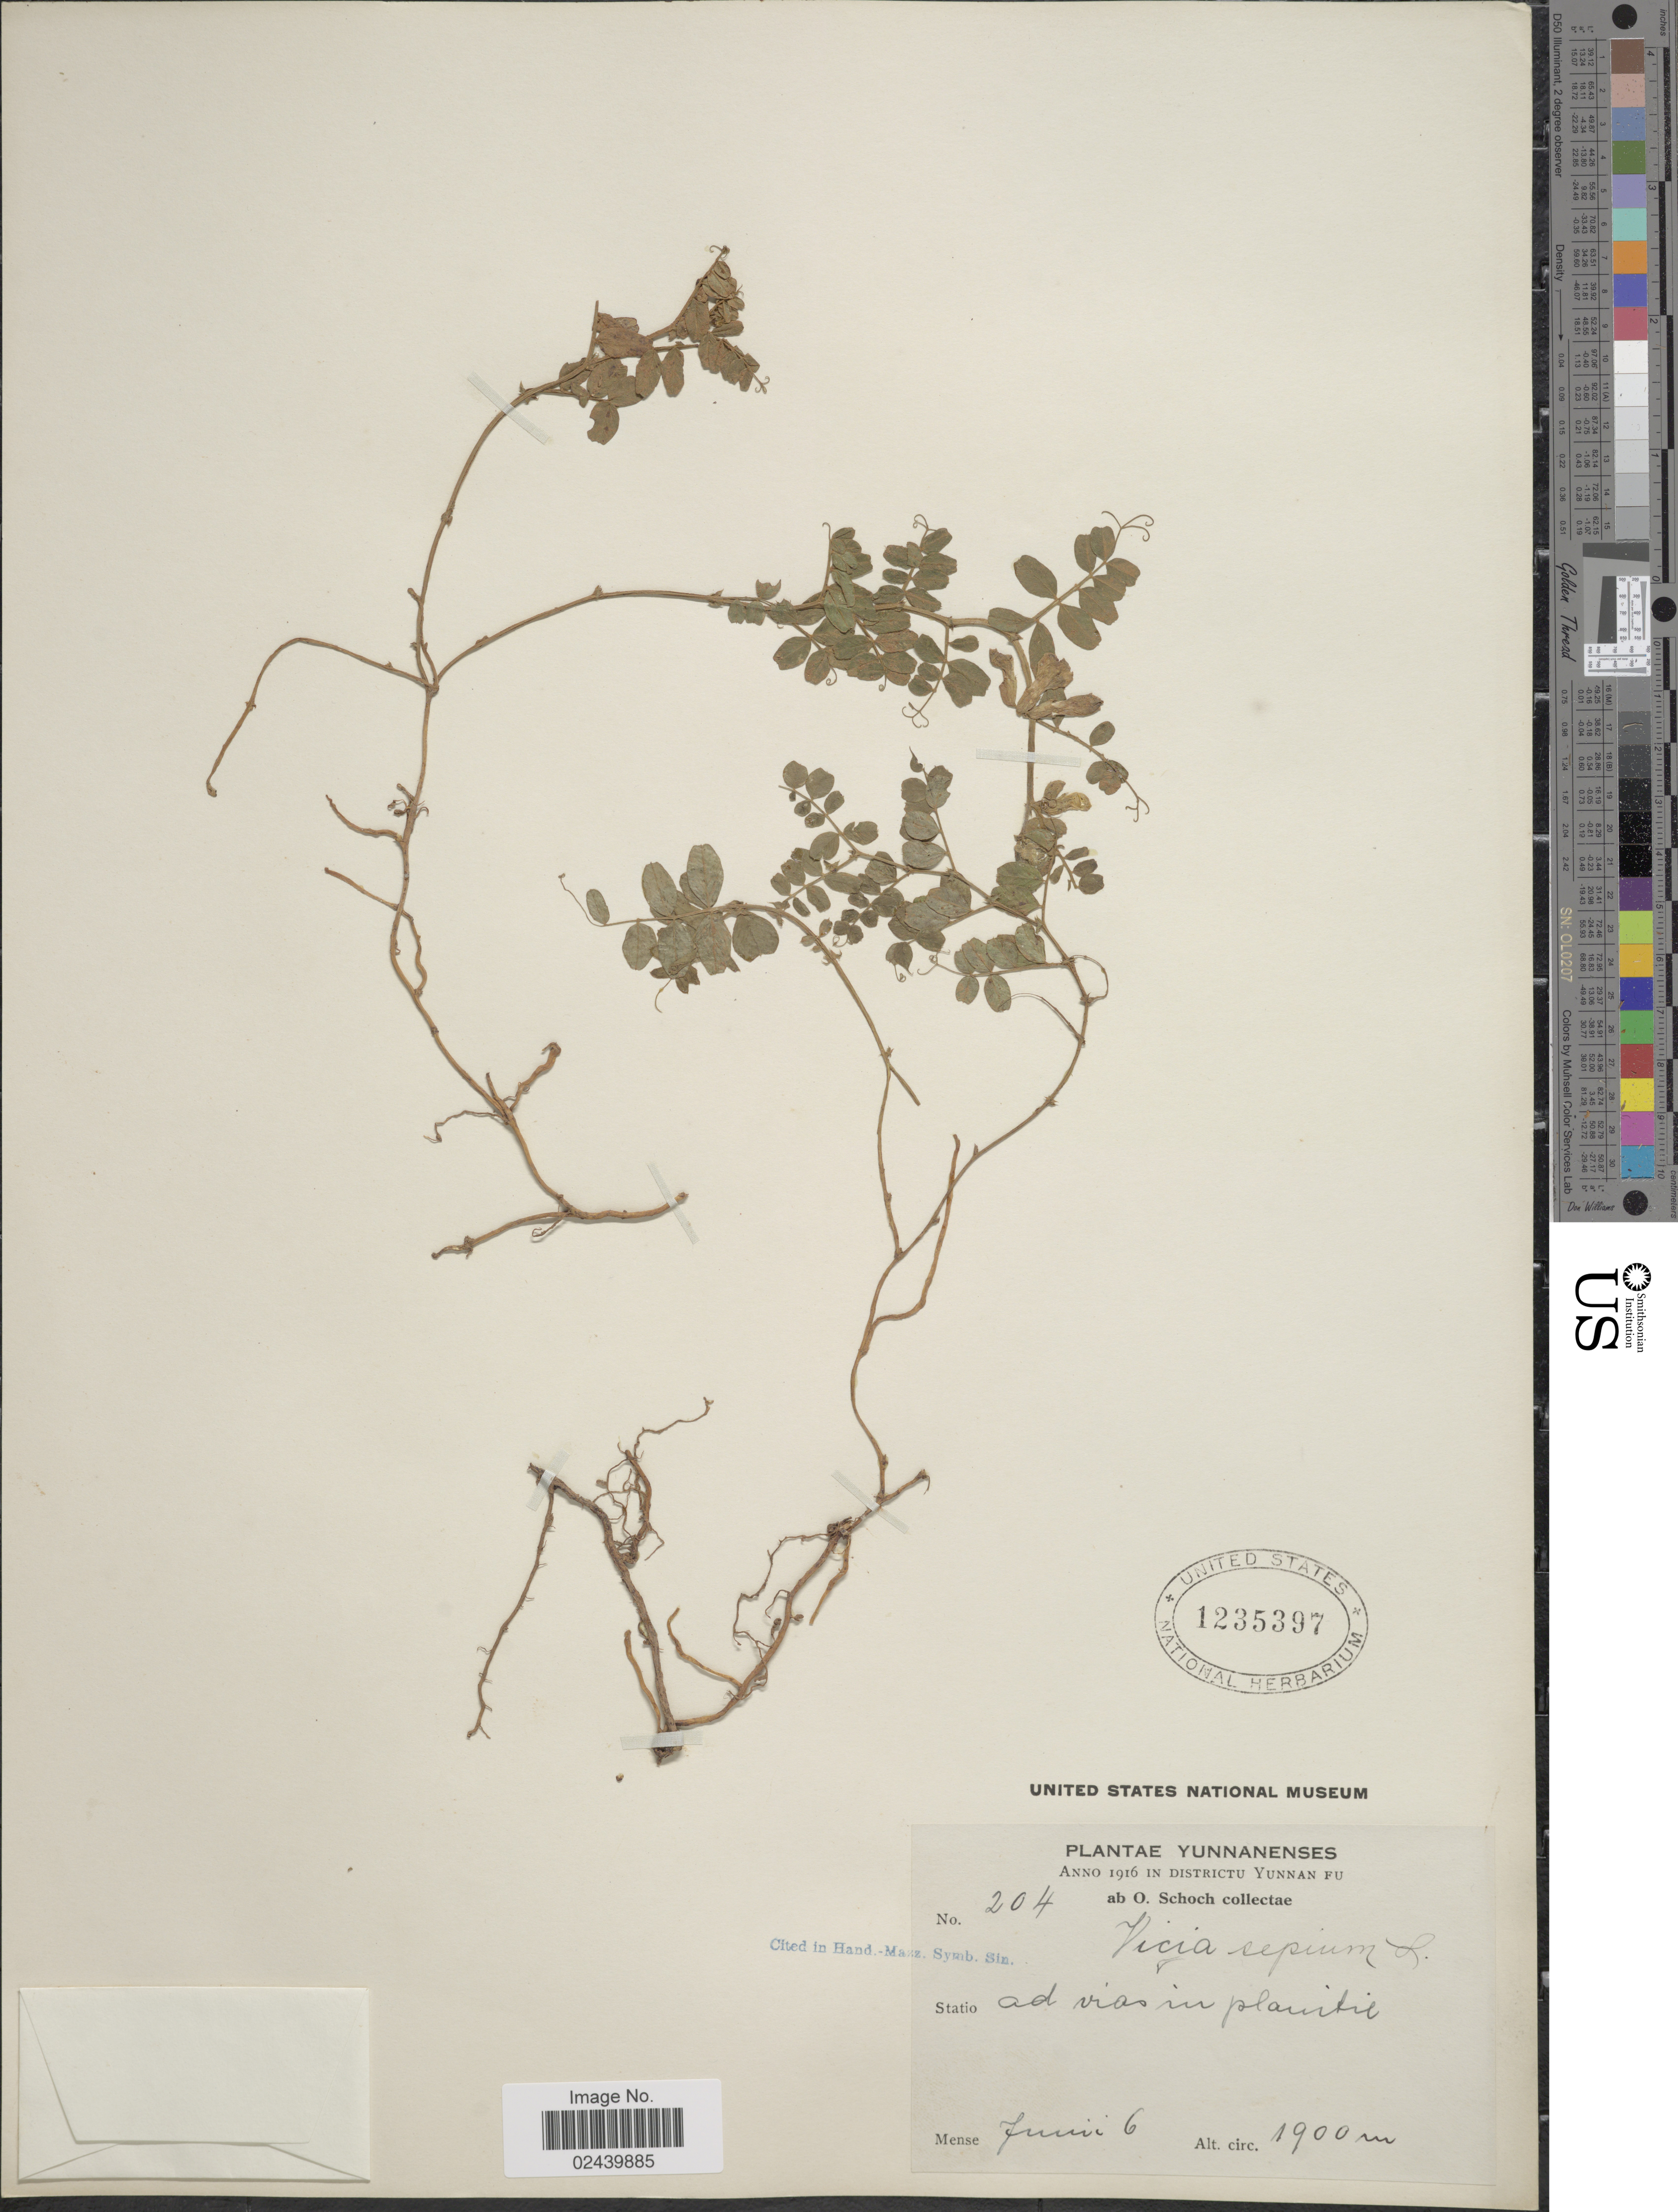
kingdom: Plantae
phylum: Tracheophyta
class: Magnoliopsida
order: Fabales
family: Fabaceae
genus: Vicia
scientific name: Vicia sepium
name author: L.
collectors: O. Schoch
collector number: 204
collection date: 1916-06-06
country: China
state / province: Yunnan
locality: Districtu Yunnan Fu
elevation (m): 1900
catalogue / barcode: US 1235397